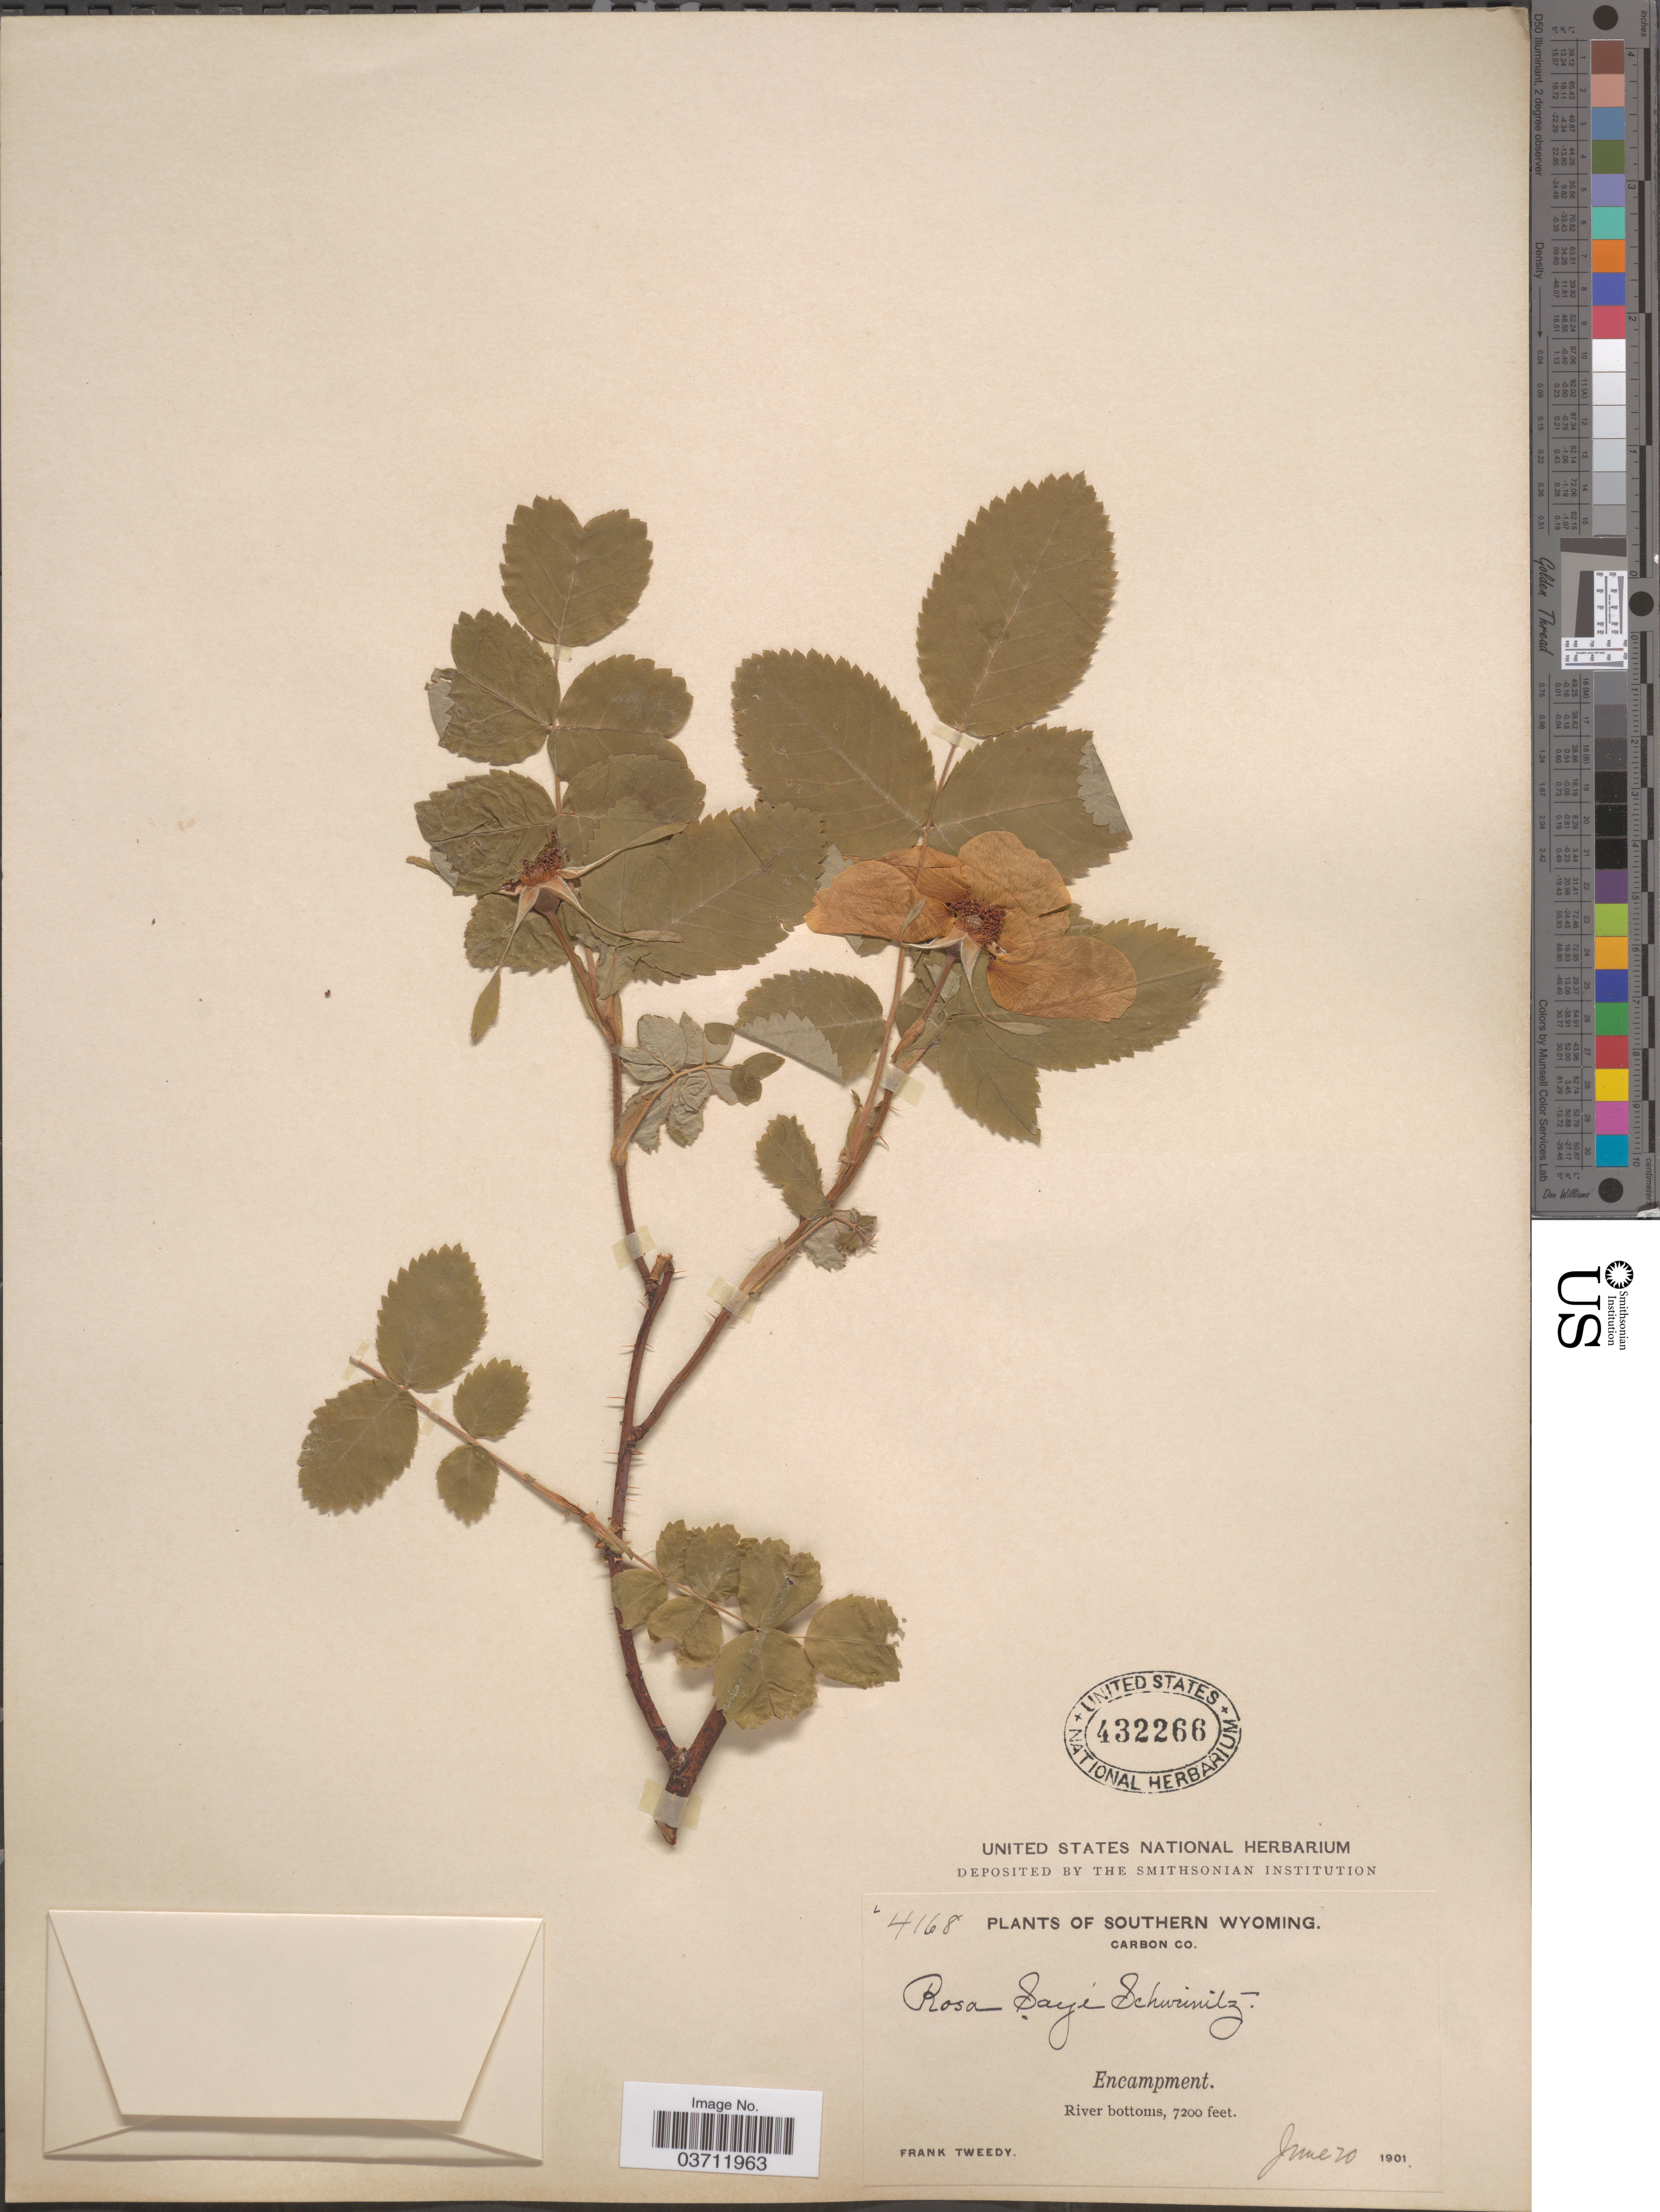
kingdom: Plantae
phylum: Tracheophyta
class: Magnoliopsida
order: Rosales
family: Rosaceae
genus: Rosa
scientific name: Rosa sayi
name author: Schwein.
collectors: F. Tweedy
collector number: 4168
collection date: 1901-06-20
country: United States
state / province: Wyoming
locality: Southern Wyoming. Carbon Co. Encampment. River bottoms.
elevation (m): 2195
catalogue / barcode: US 432266